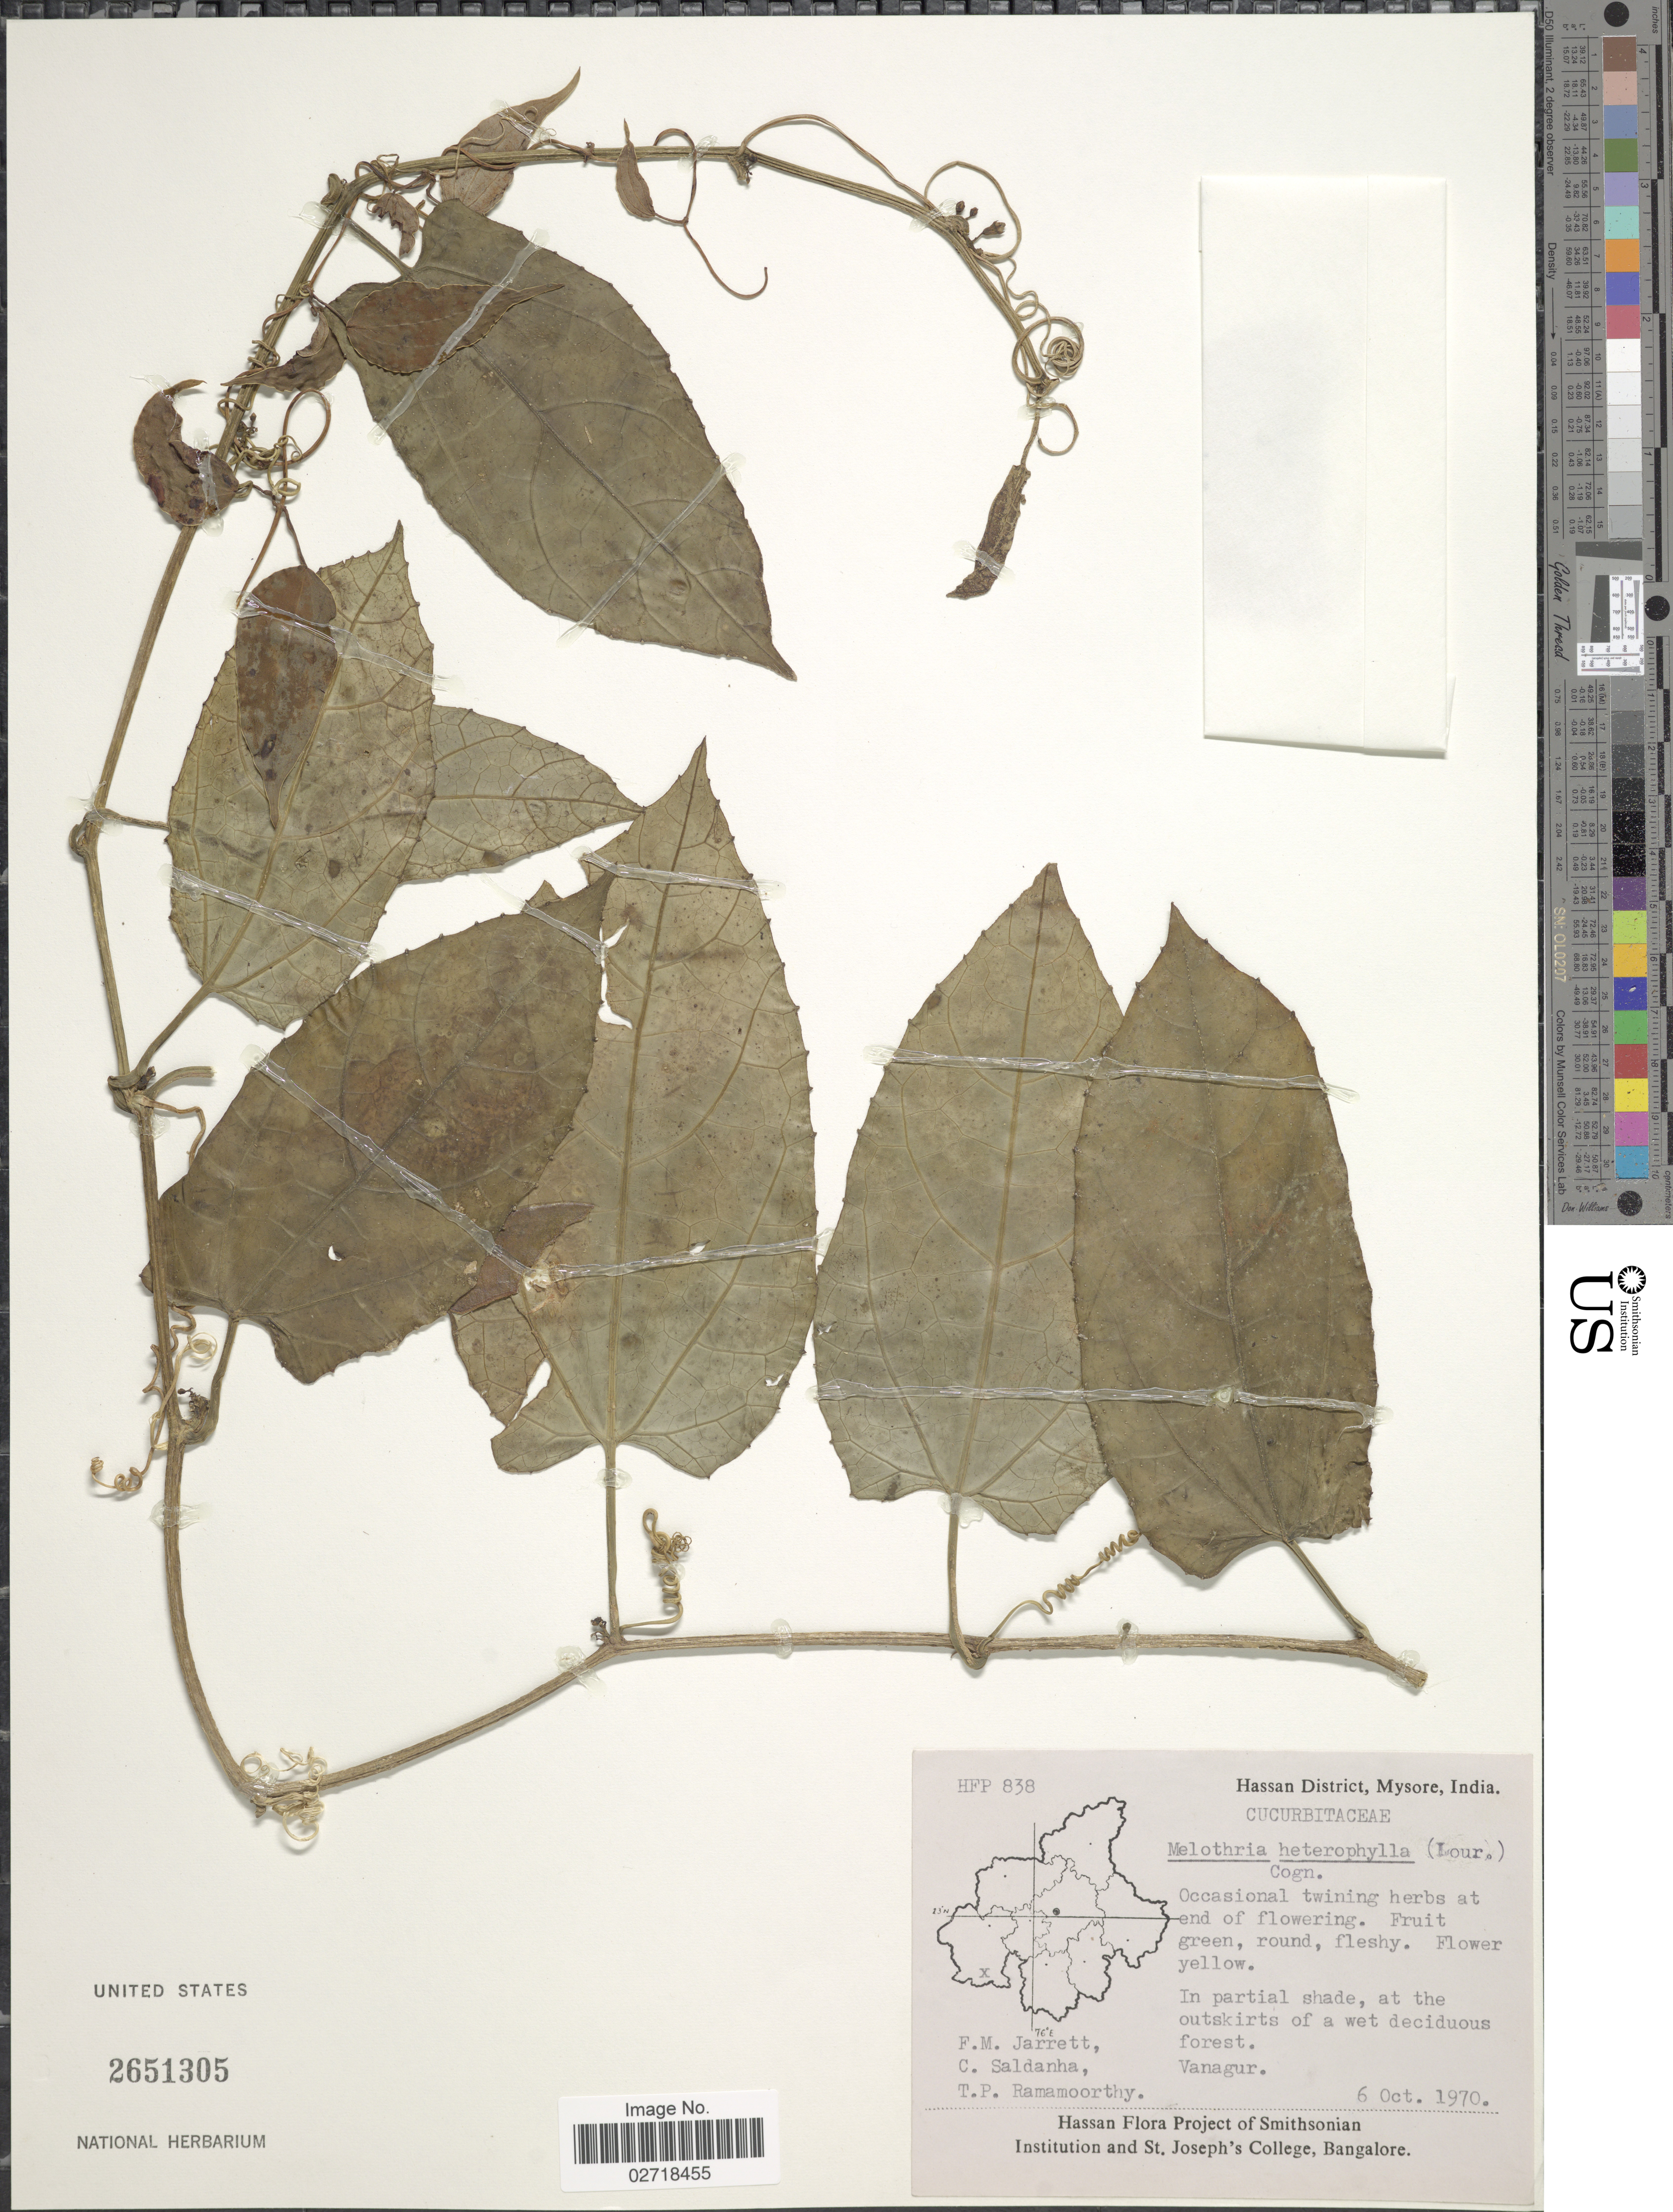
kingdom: Plantae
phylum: Tracheophyta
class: Magnoliopsida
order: Cucurbitales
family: Cucurbitaceae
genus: Solena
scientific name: Solena heterophylla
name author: Lour.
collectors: F. M. Jarrett, C. Saldanha & T. P. Ramamoorthy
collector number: HFP 838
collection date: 1970-10-06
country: India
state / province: Karnataka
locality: Hassan District, Mysore, Vanagur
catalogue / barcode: US 2651305